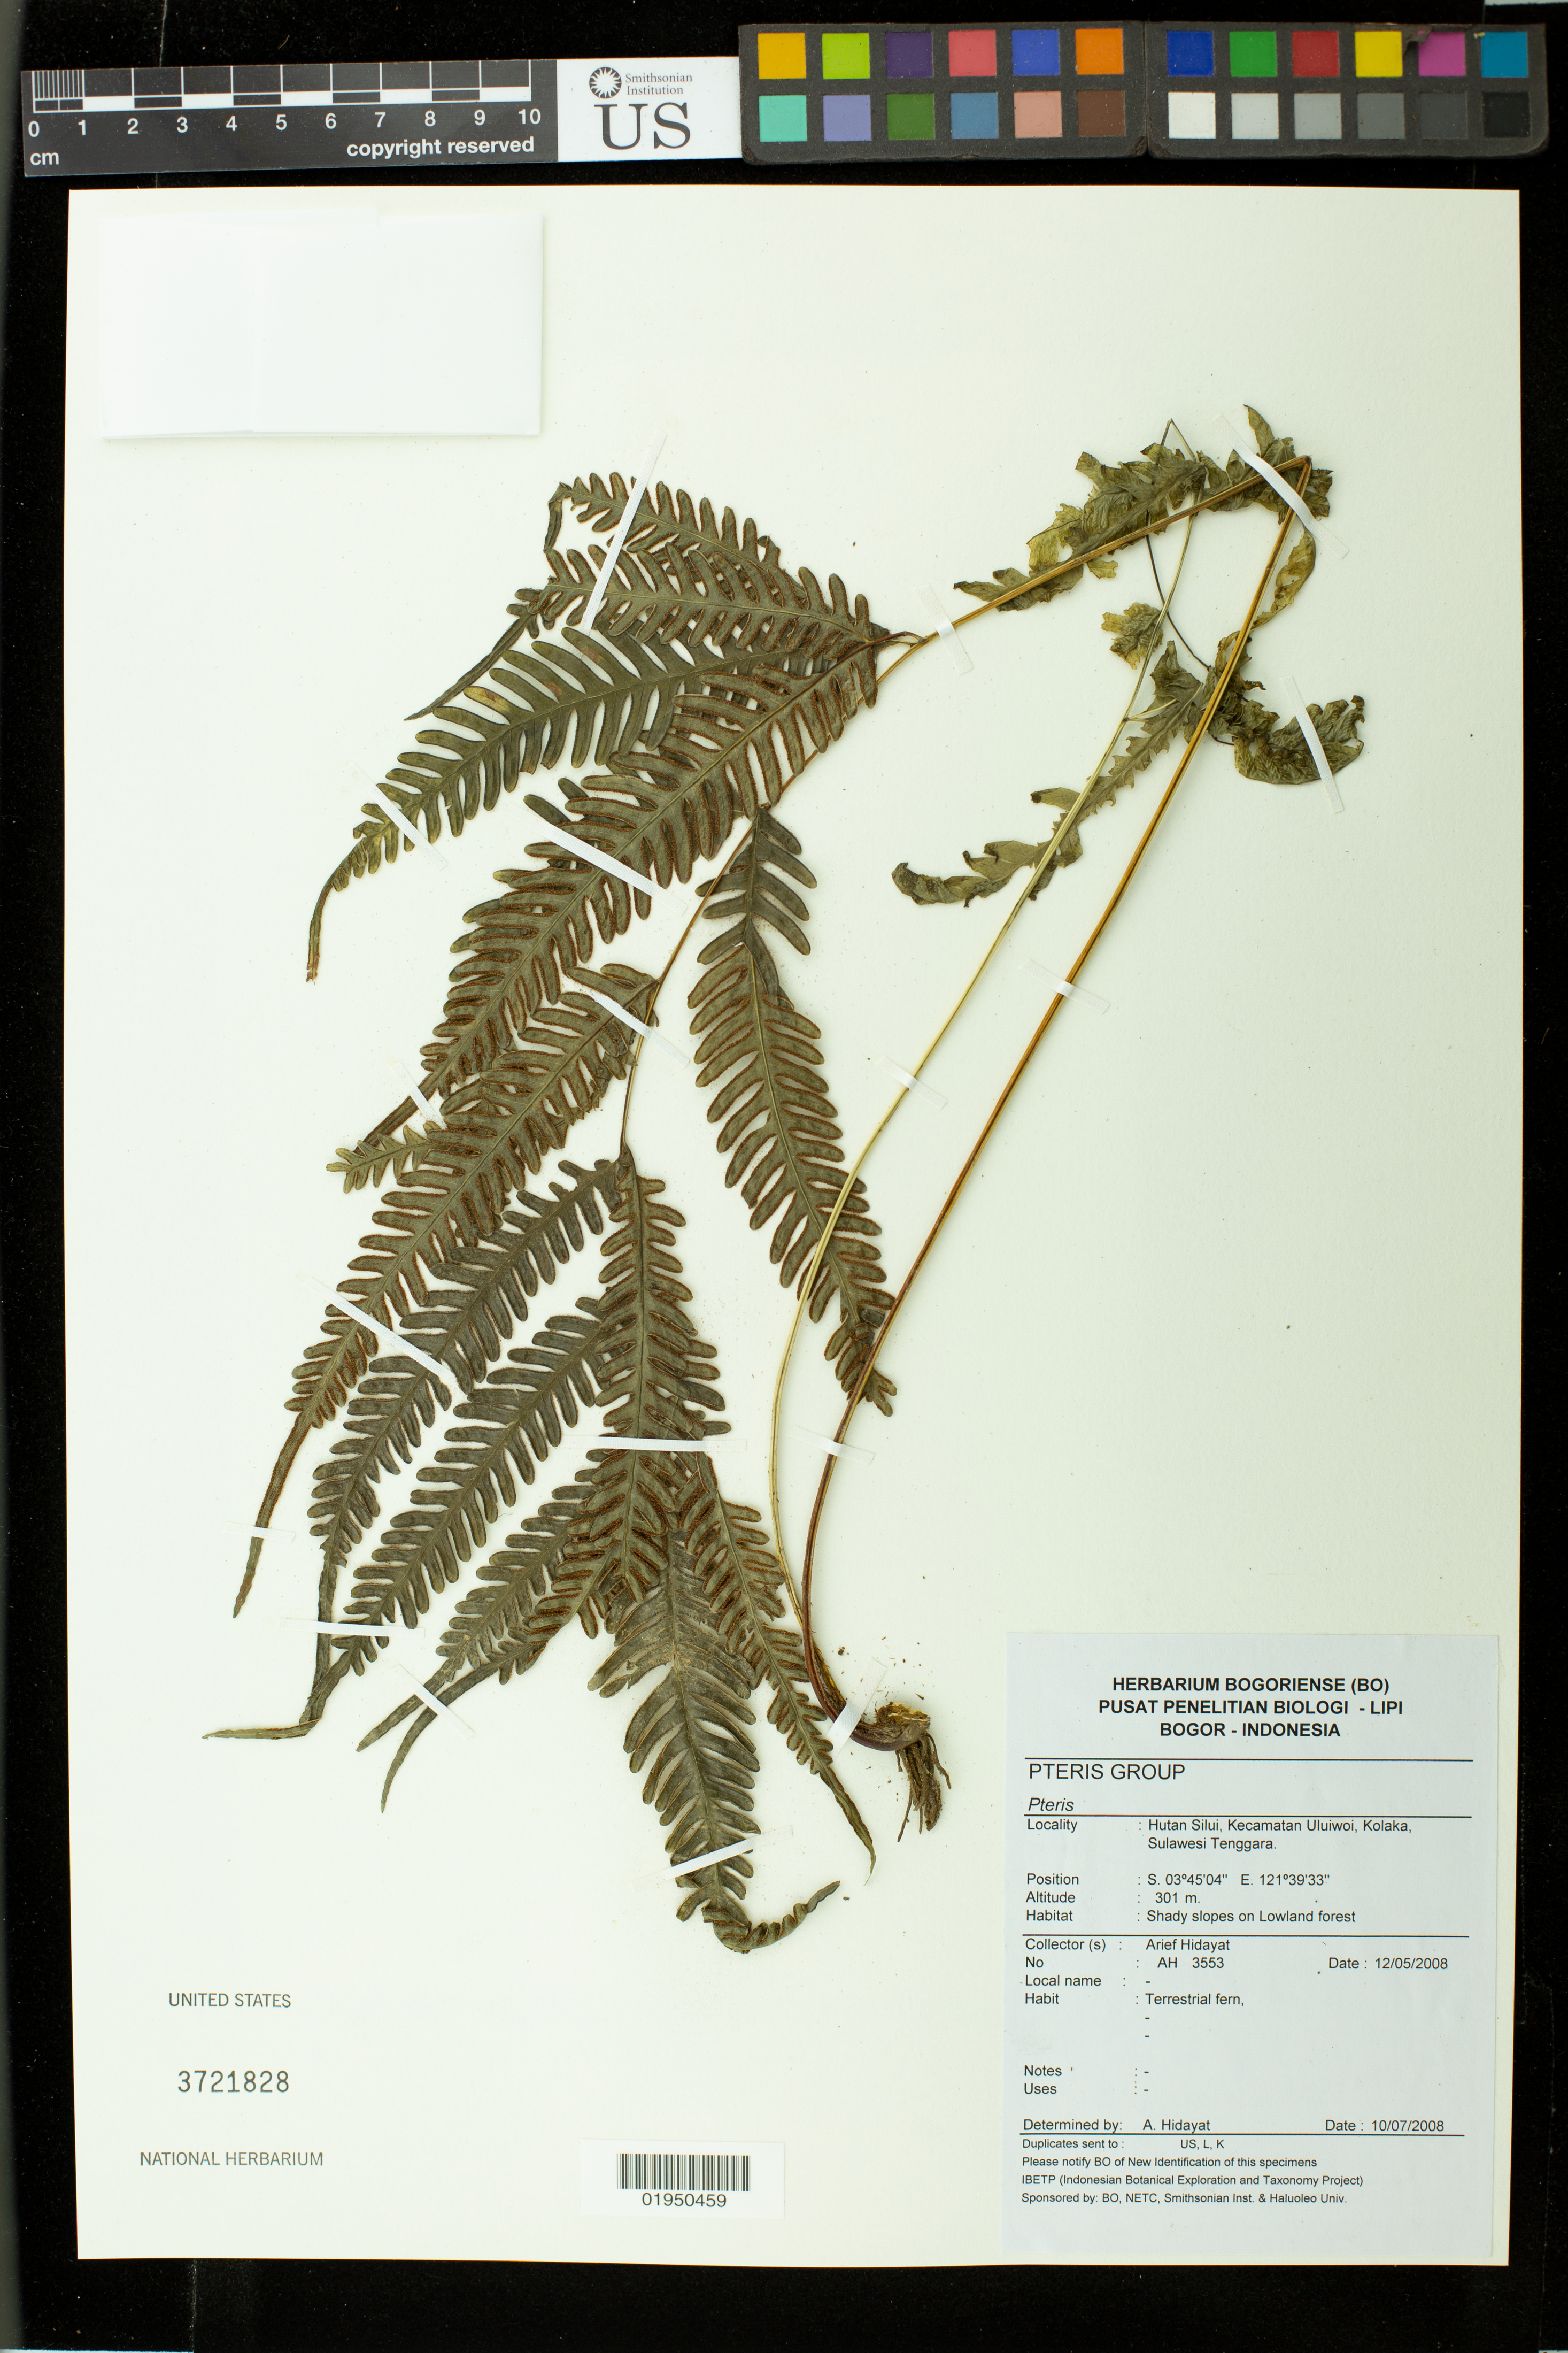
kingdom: Plantae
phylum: Tracheophyta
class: Polypodiopsida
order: Polypodiales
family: Pteridaceae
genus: Pteris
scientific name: Pteris sp.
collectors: A. Hidayat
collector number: AH 3553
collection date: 2008-05-11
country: Indonesia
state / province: Sulawesi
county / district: Sulawesi Tenggara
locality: Hutan Silui, Kecamatan Uluiwoi, Kolaka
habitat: Shady slopes in Lowland Forest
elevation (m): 301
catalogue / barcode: US 3721828